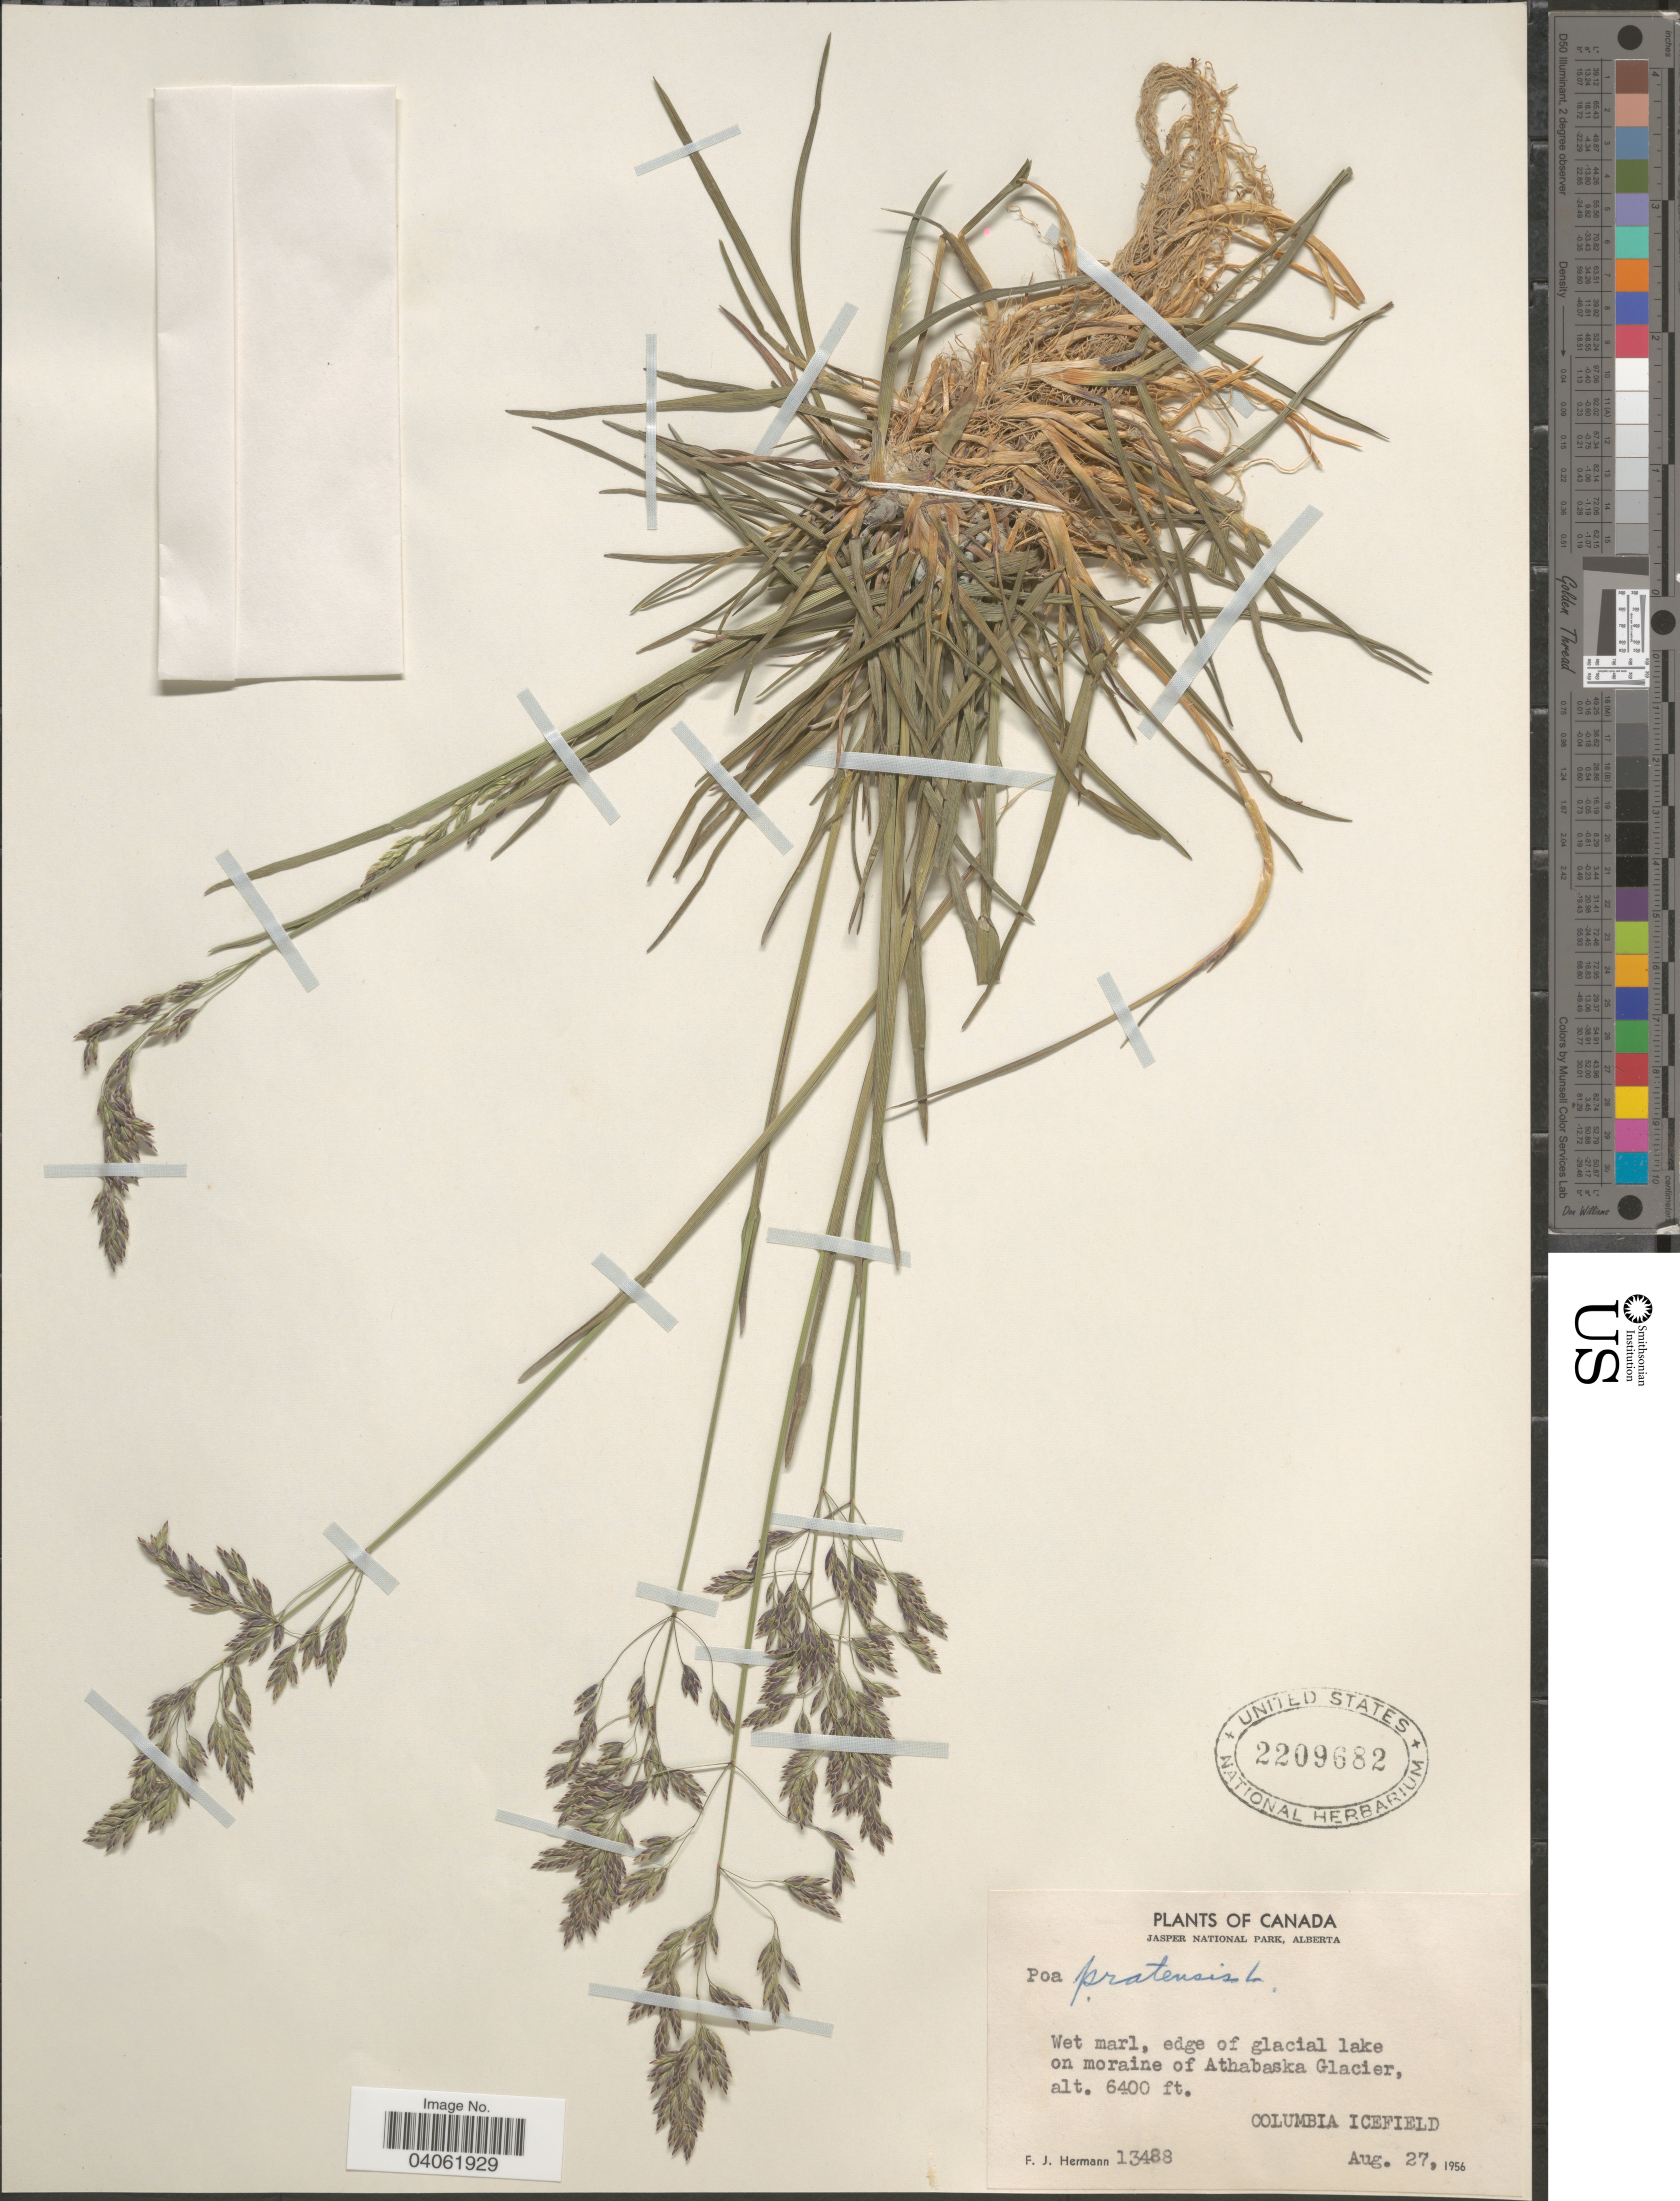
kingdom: Plantae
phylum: Tracheophyta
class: Liliopsida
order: Poales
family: Poaceae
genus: Poa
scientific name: Poa pratensis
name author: L.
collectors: F. J. Hermann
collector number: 13488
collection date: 1956-08-27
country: Canada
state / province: Alberta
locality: Jasper National Park. Edge of glacial lake on moraine of Athabaska Glacier. Columbia Icefield.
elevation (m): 1951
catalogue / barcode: US 2209682